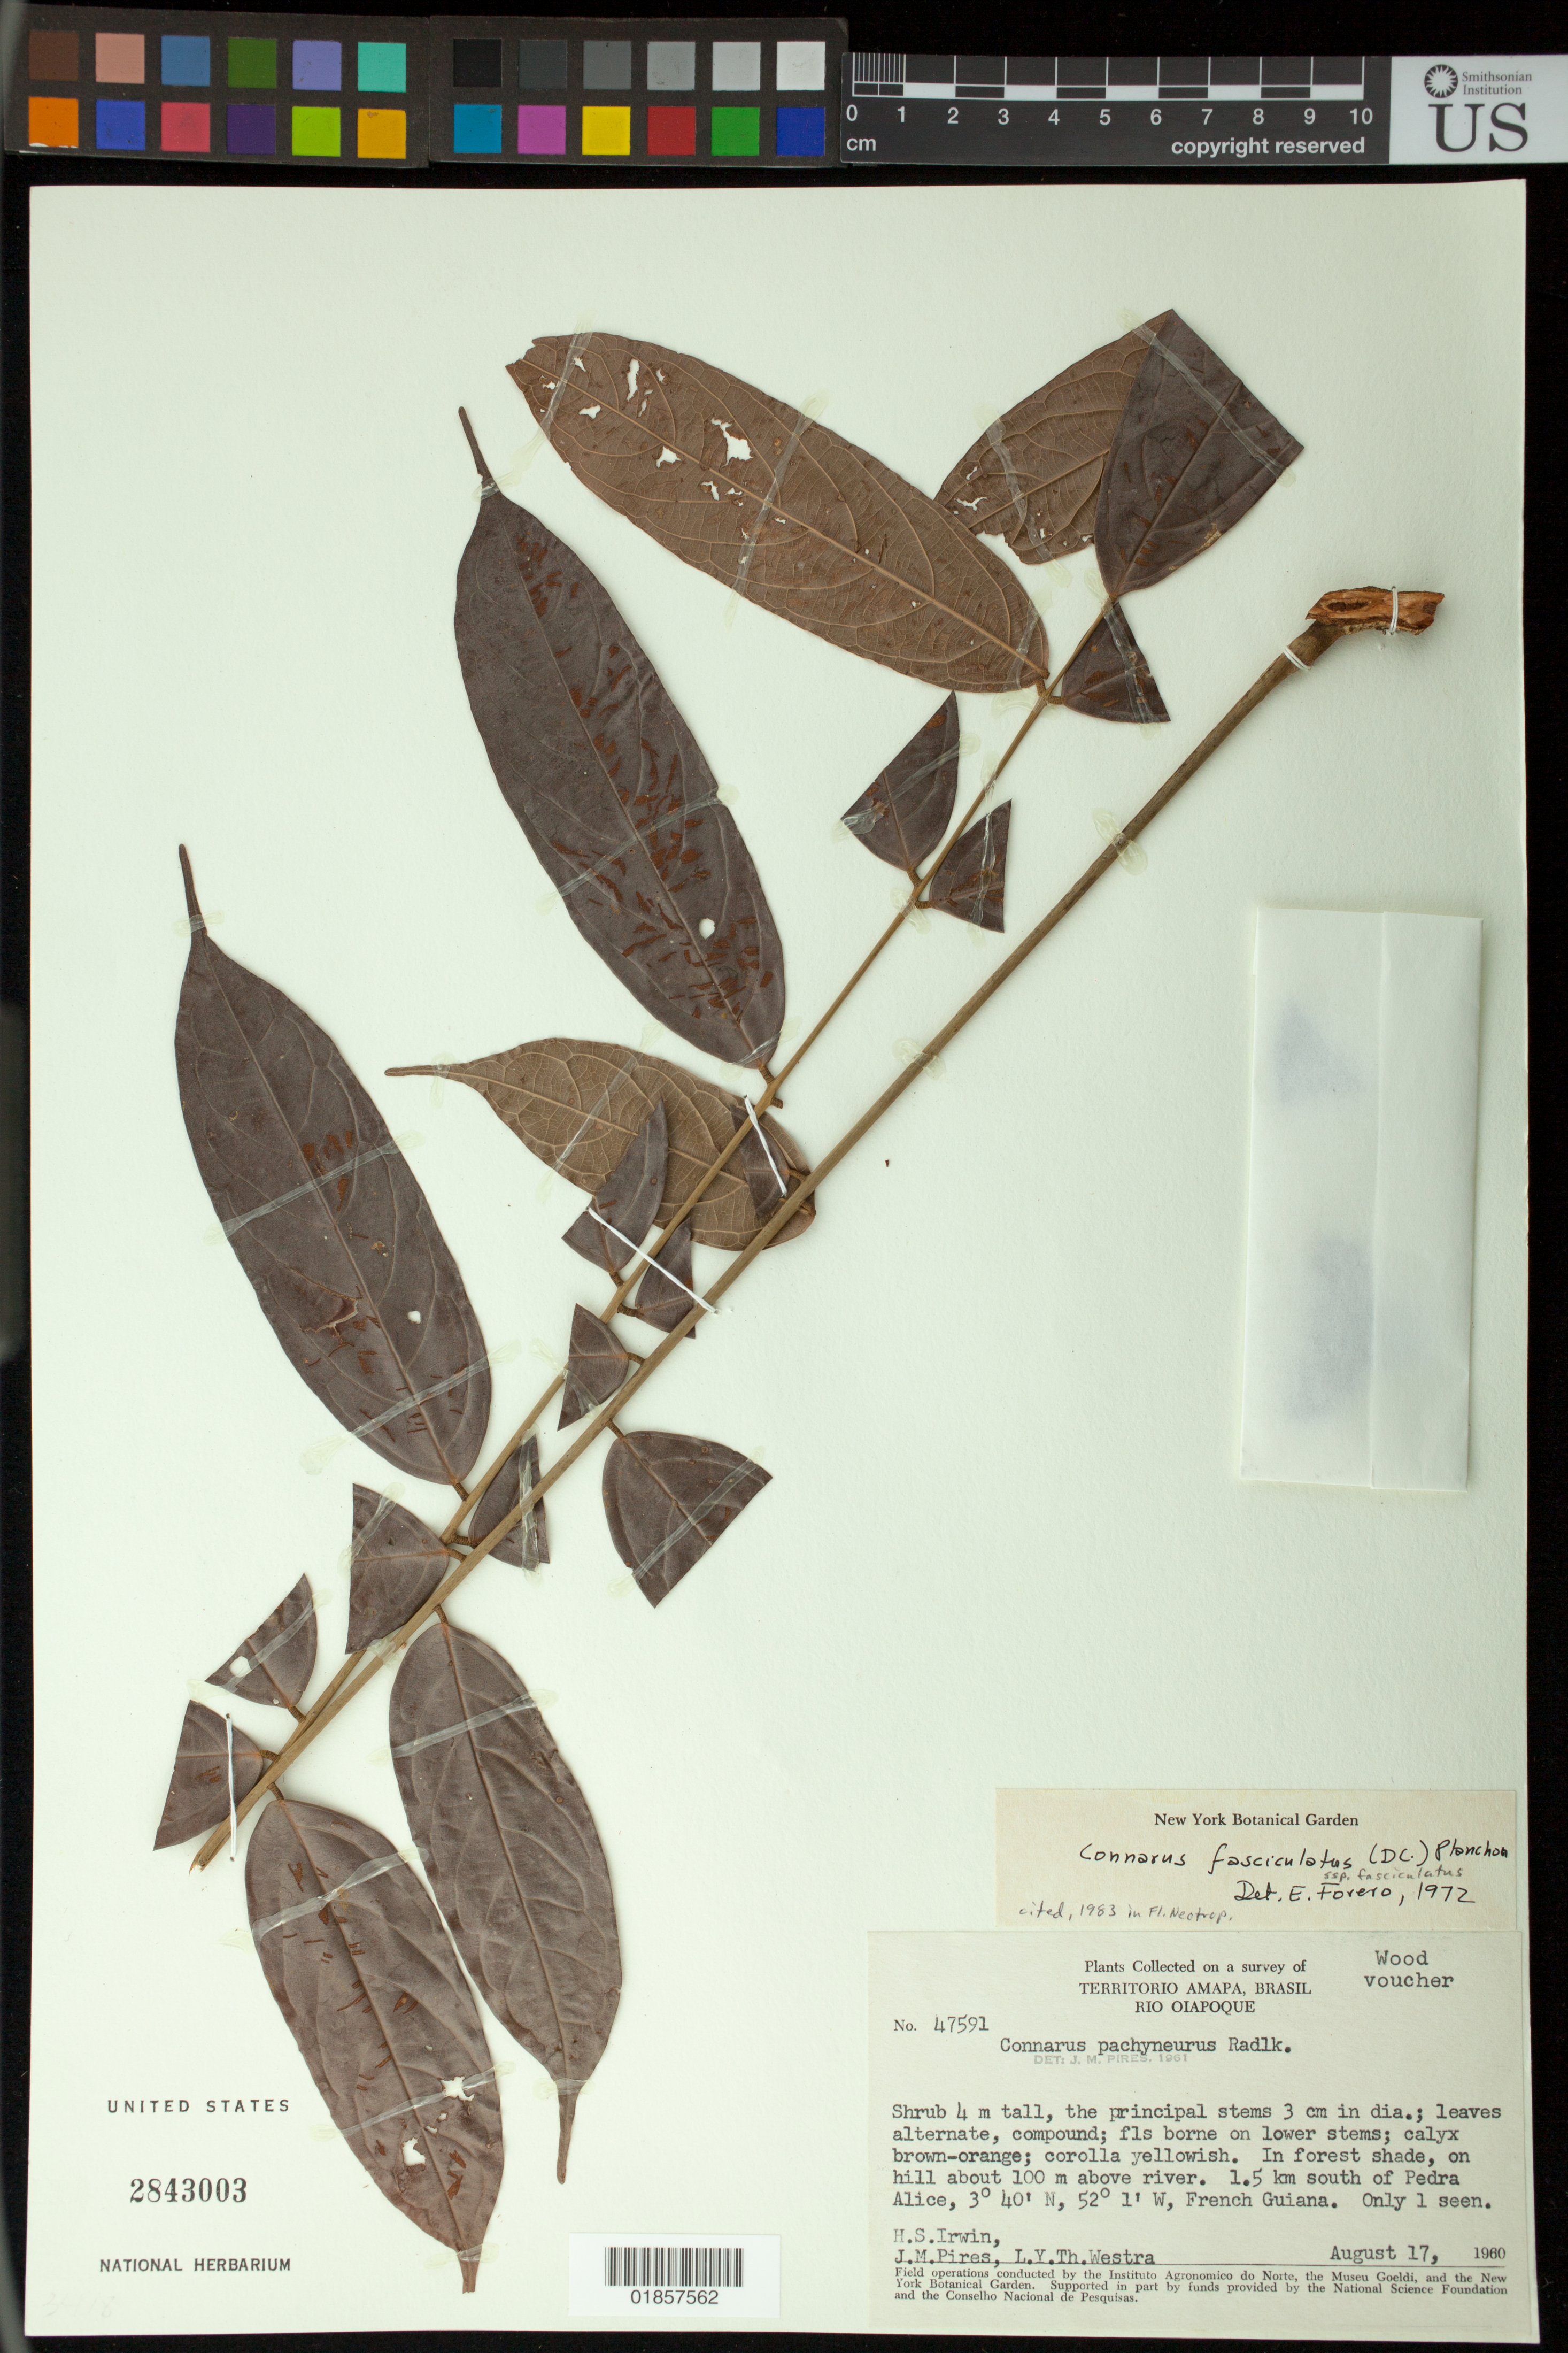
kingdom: Plantae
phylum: Tracheophyta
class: Magnoliopsida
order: Oxalidales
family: Connaraceae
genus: Connarus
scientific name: Connarus fasciculatus subsp. fasciculatus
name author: (DC.) Planch.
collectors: H. Irwin, J. M. Pires & L. Y. T. Westra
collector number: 47591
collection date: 1960-08-17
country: Guyana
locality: About 100 m above river. 1,5 km south of Pedra Alice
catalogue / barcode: US 2843003